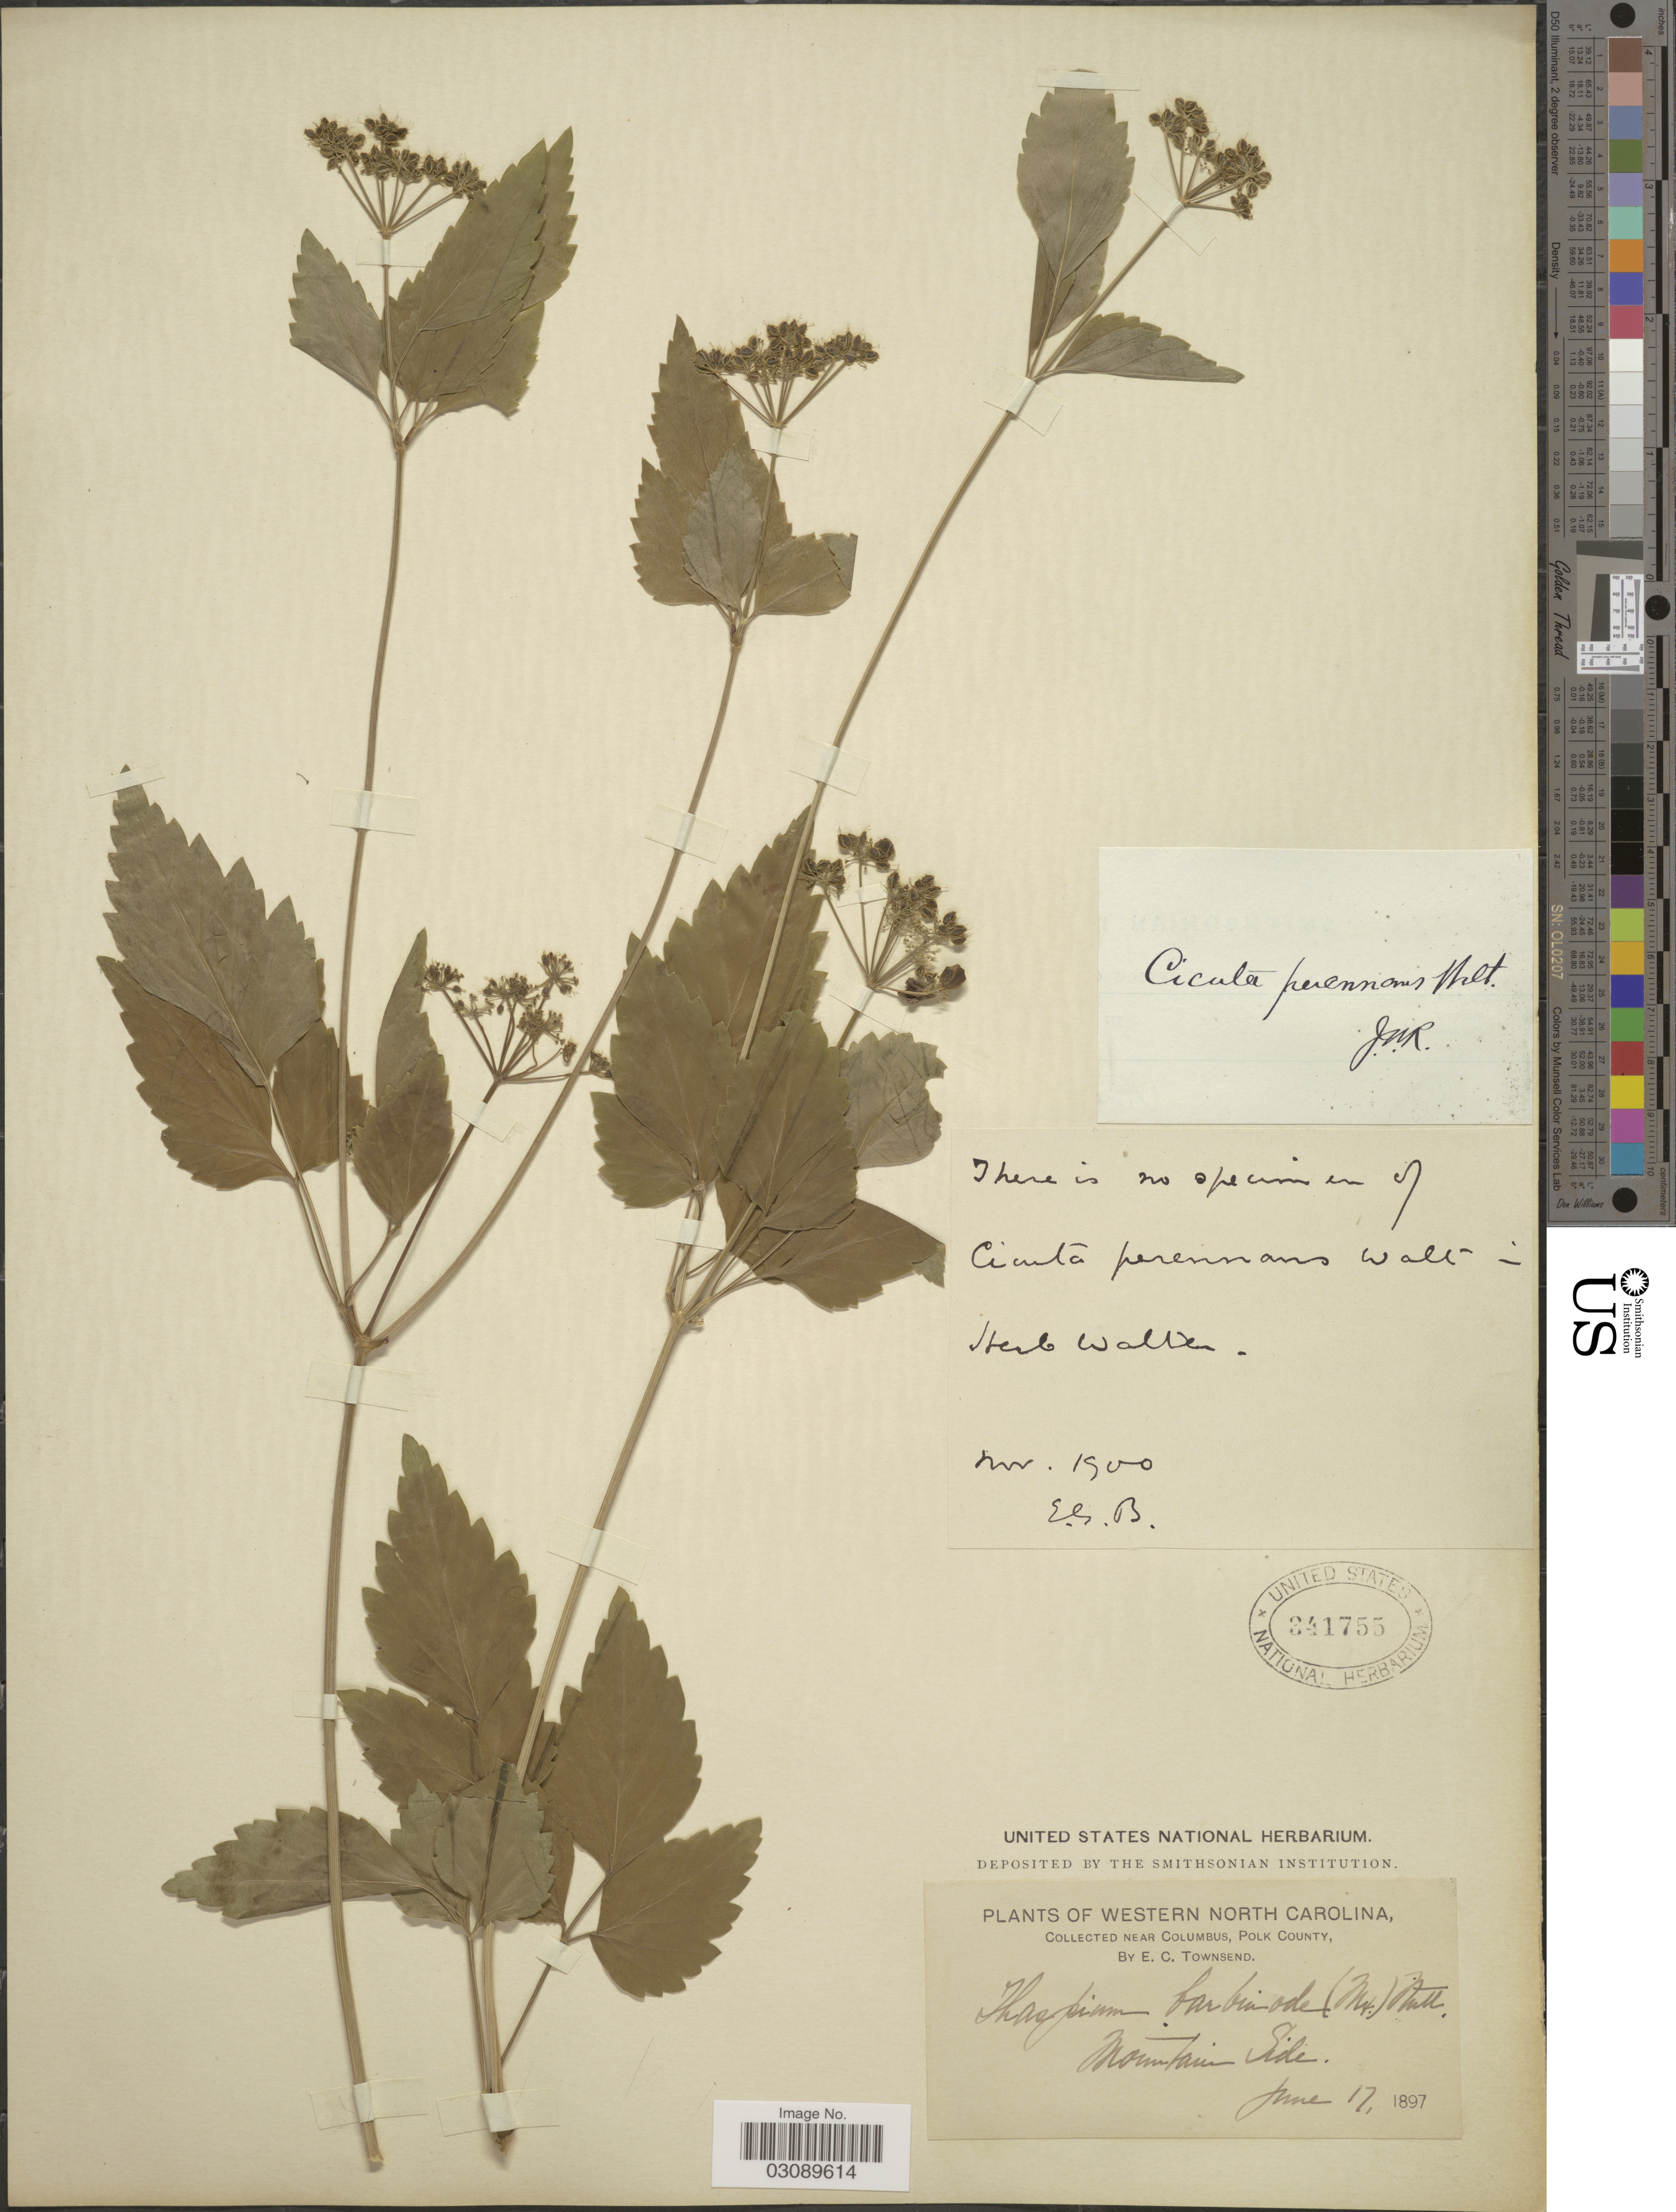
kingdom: Plantae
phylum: Tracheophyta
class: Magnoliopsida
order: Apiales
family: Apiaceae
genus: Thaspium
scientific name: Thaspium barbinode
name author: (Michx.) Nutt.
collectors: E. C. Townsend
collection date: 1897-06-17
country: United States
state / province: North Carolina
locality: Western North Carolina. Near Columbus, Polk County. Mountain Side.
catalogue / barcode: US 341755